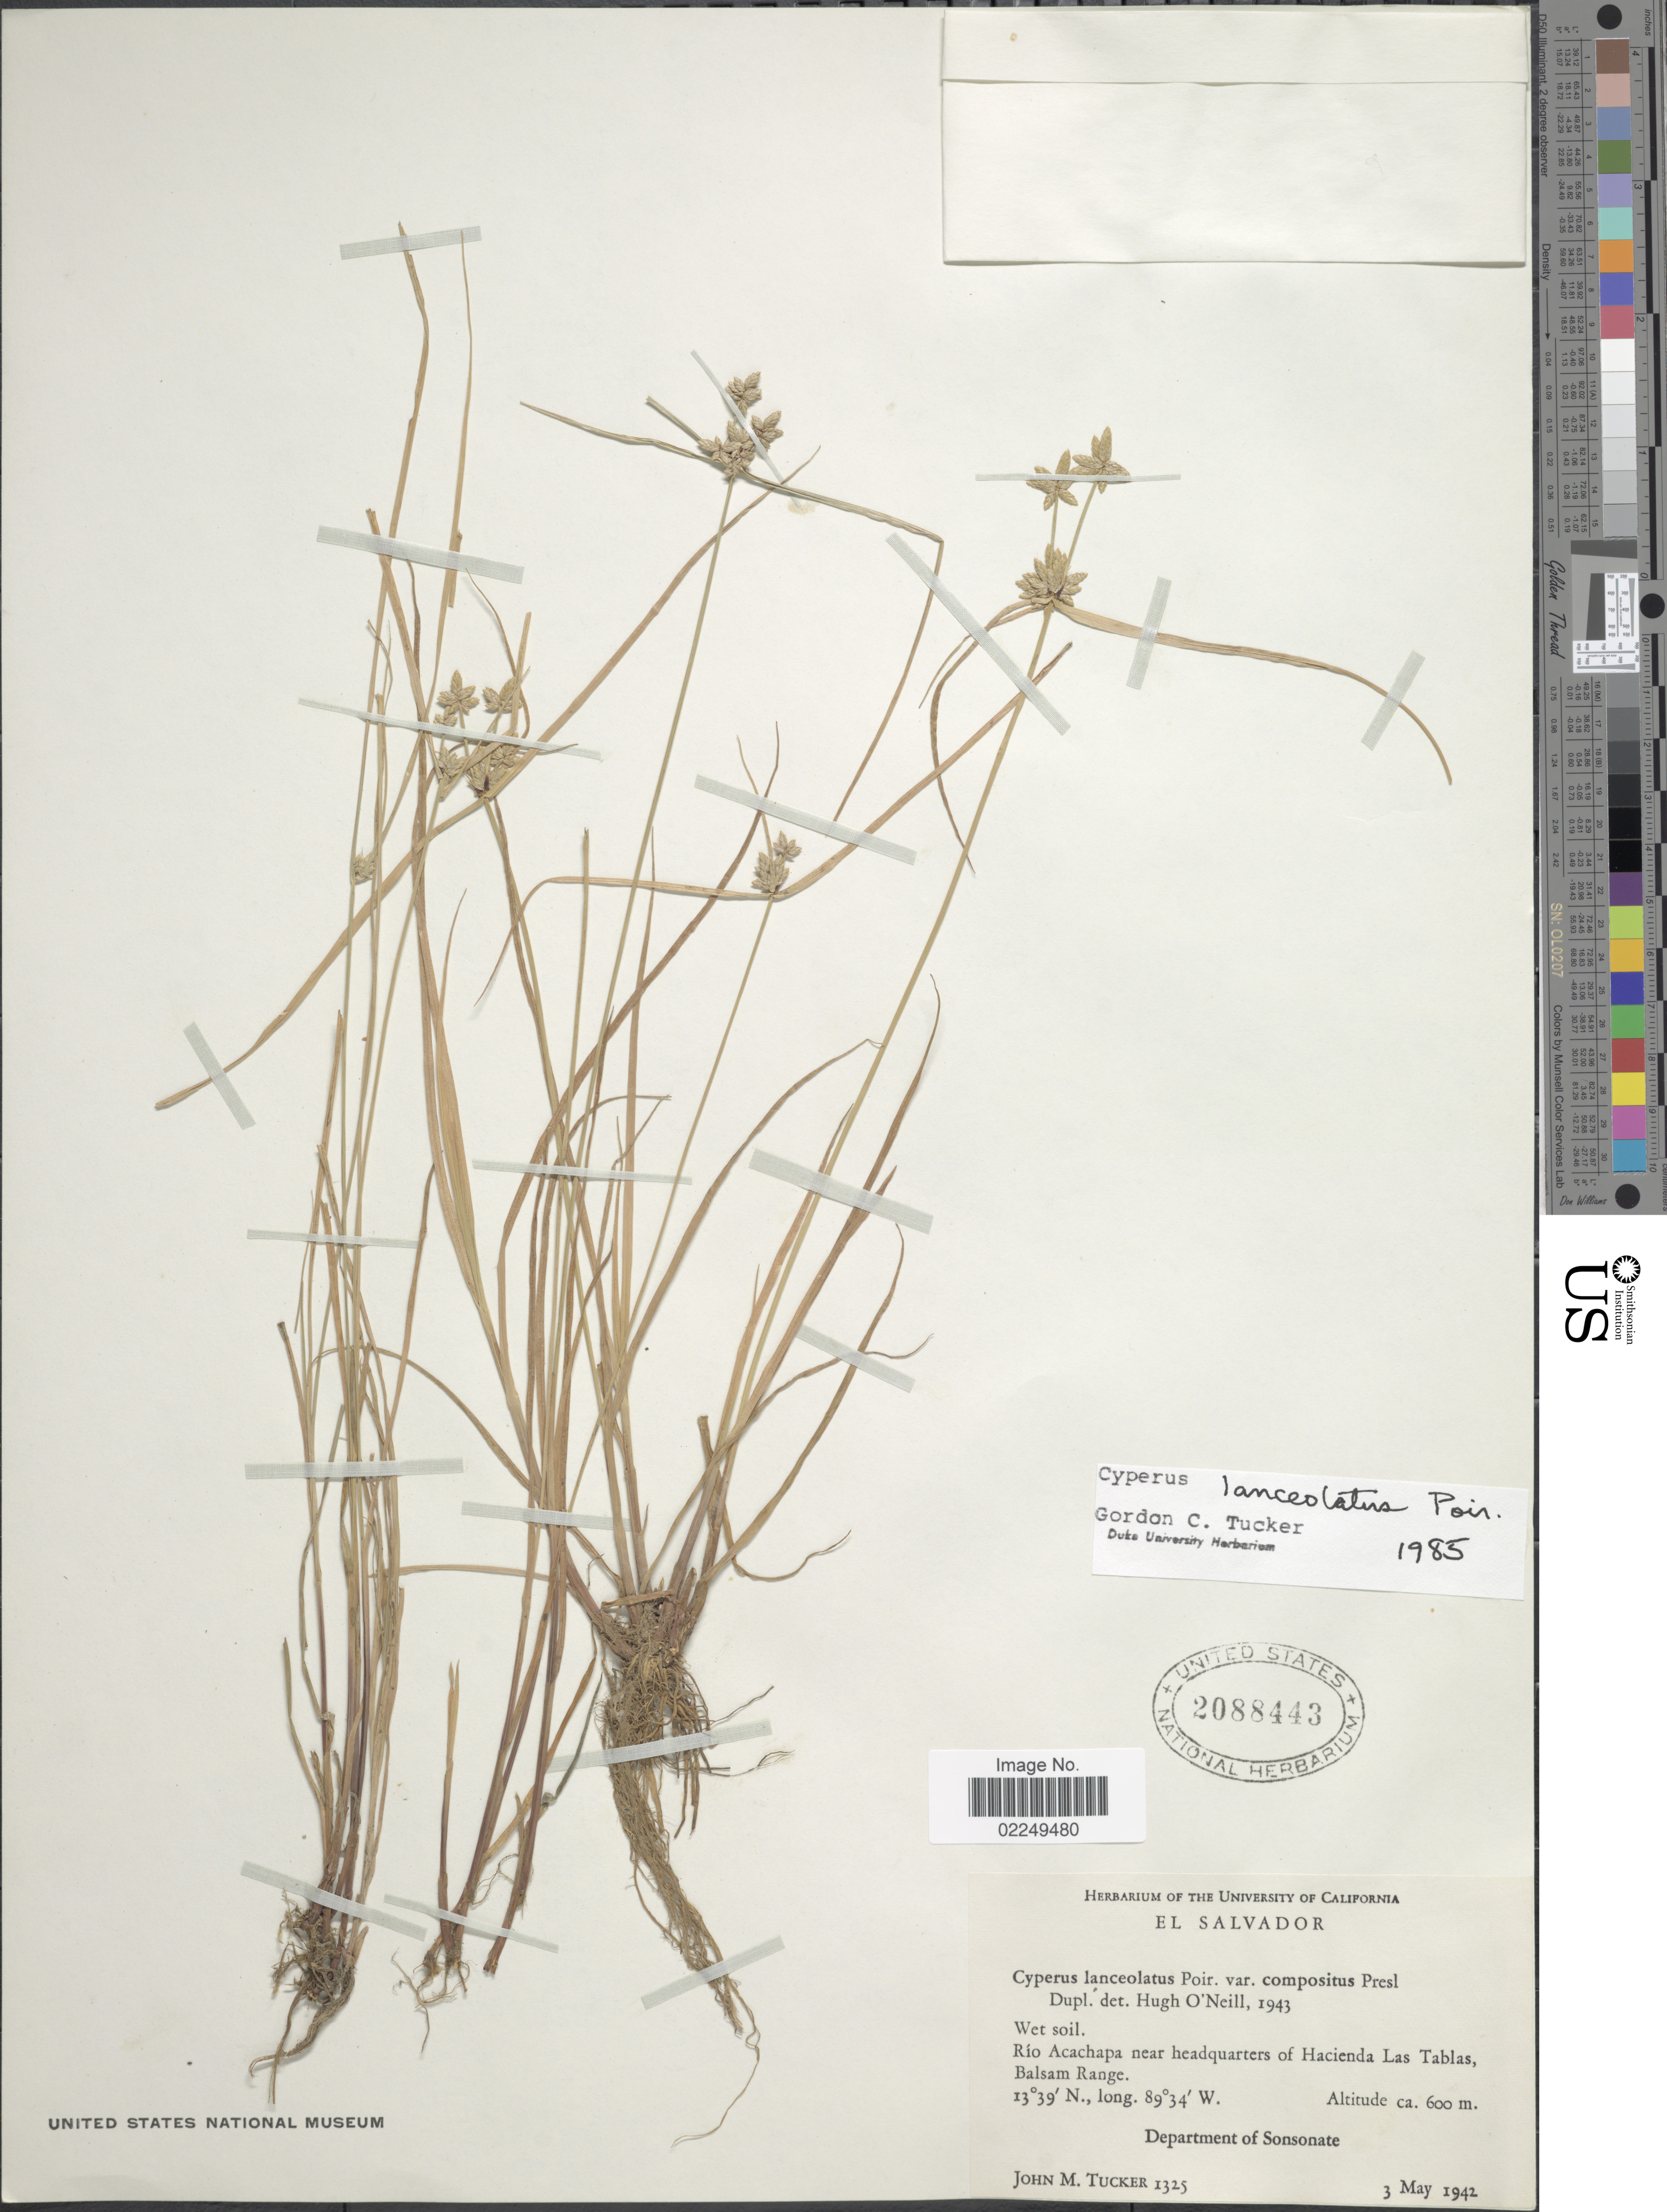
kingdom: Plantae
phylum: Tracheophyta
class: Liliopsida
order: Poales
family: Cyperaceae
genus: Cyperus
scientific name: Cyperus lanceolatus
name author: Poir.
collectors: J. M. Tucker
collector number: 1325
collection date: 1942-05-03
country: El Salvador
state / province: Sonsonate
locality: Rio Acachapa near headquarters of Hacienda Las Tablas, Balsam Range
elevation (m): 600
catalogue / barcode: US 2088443